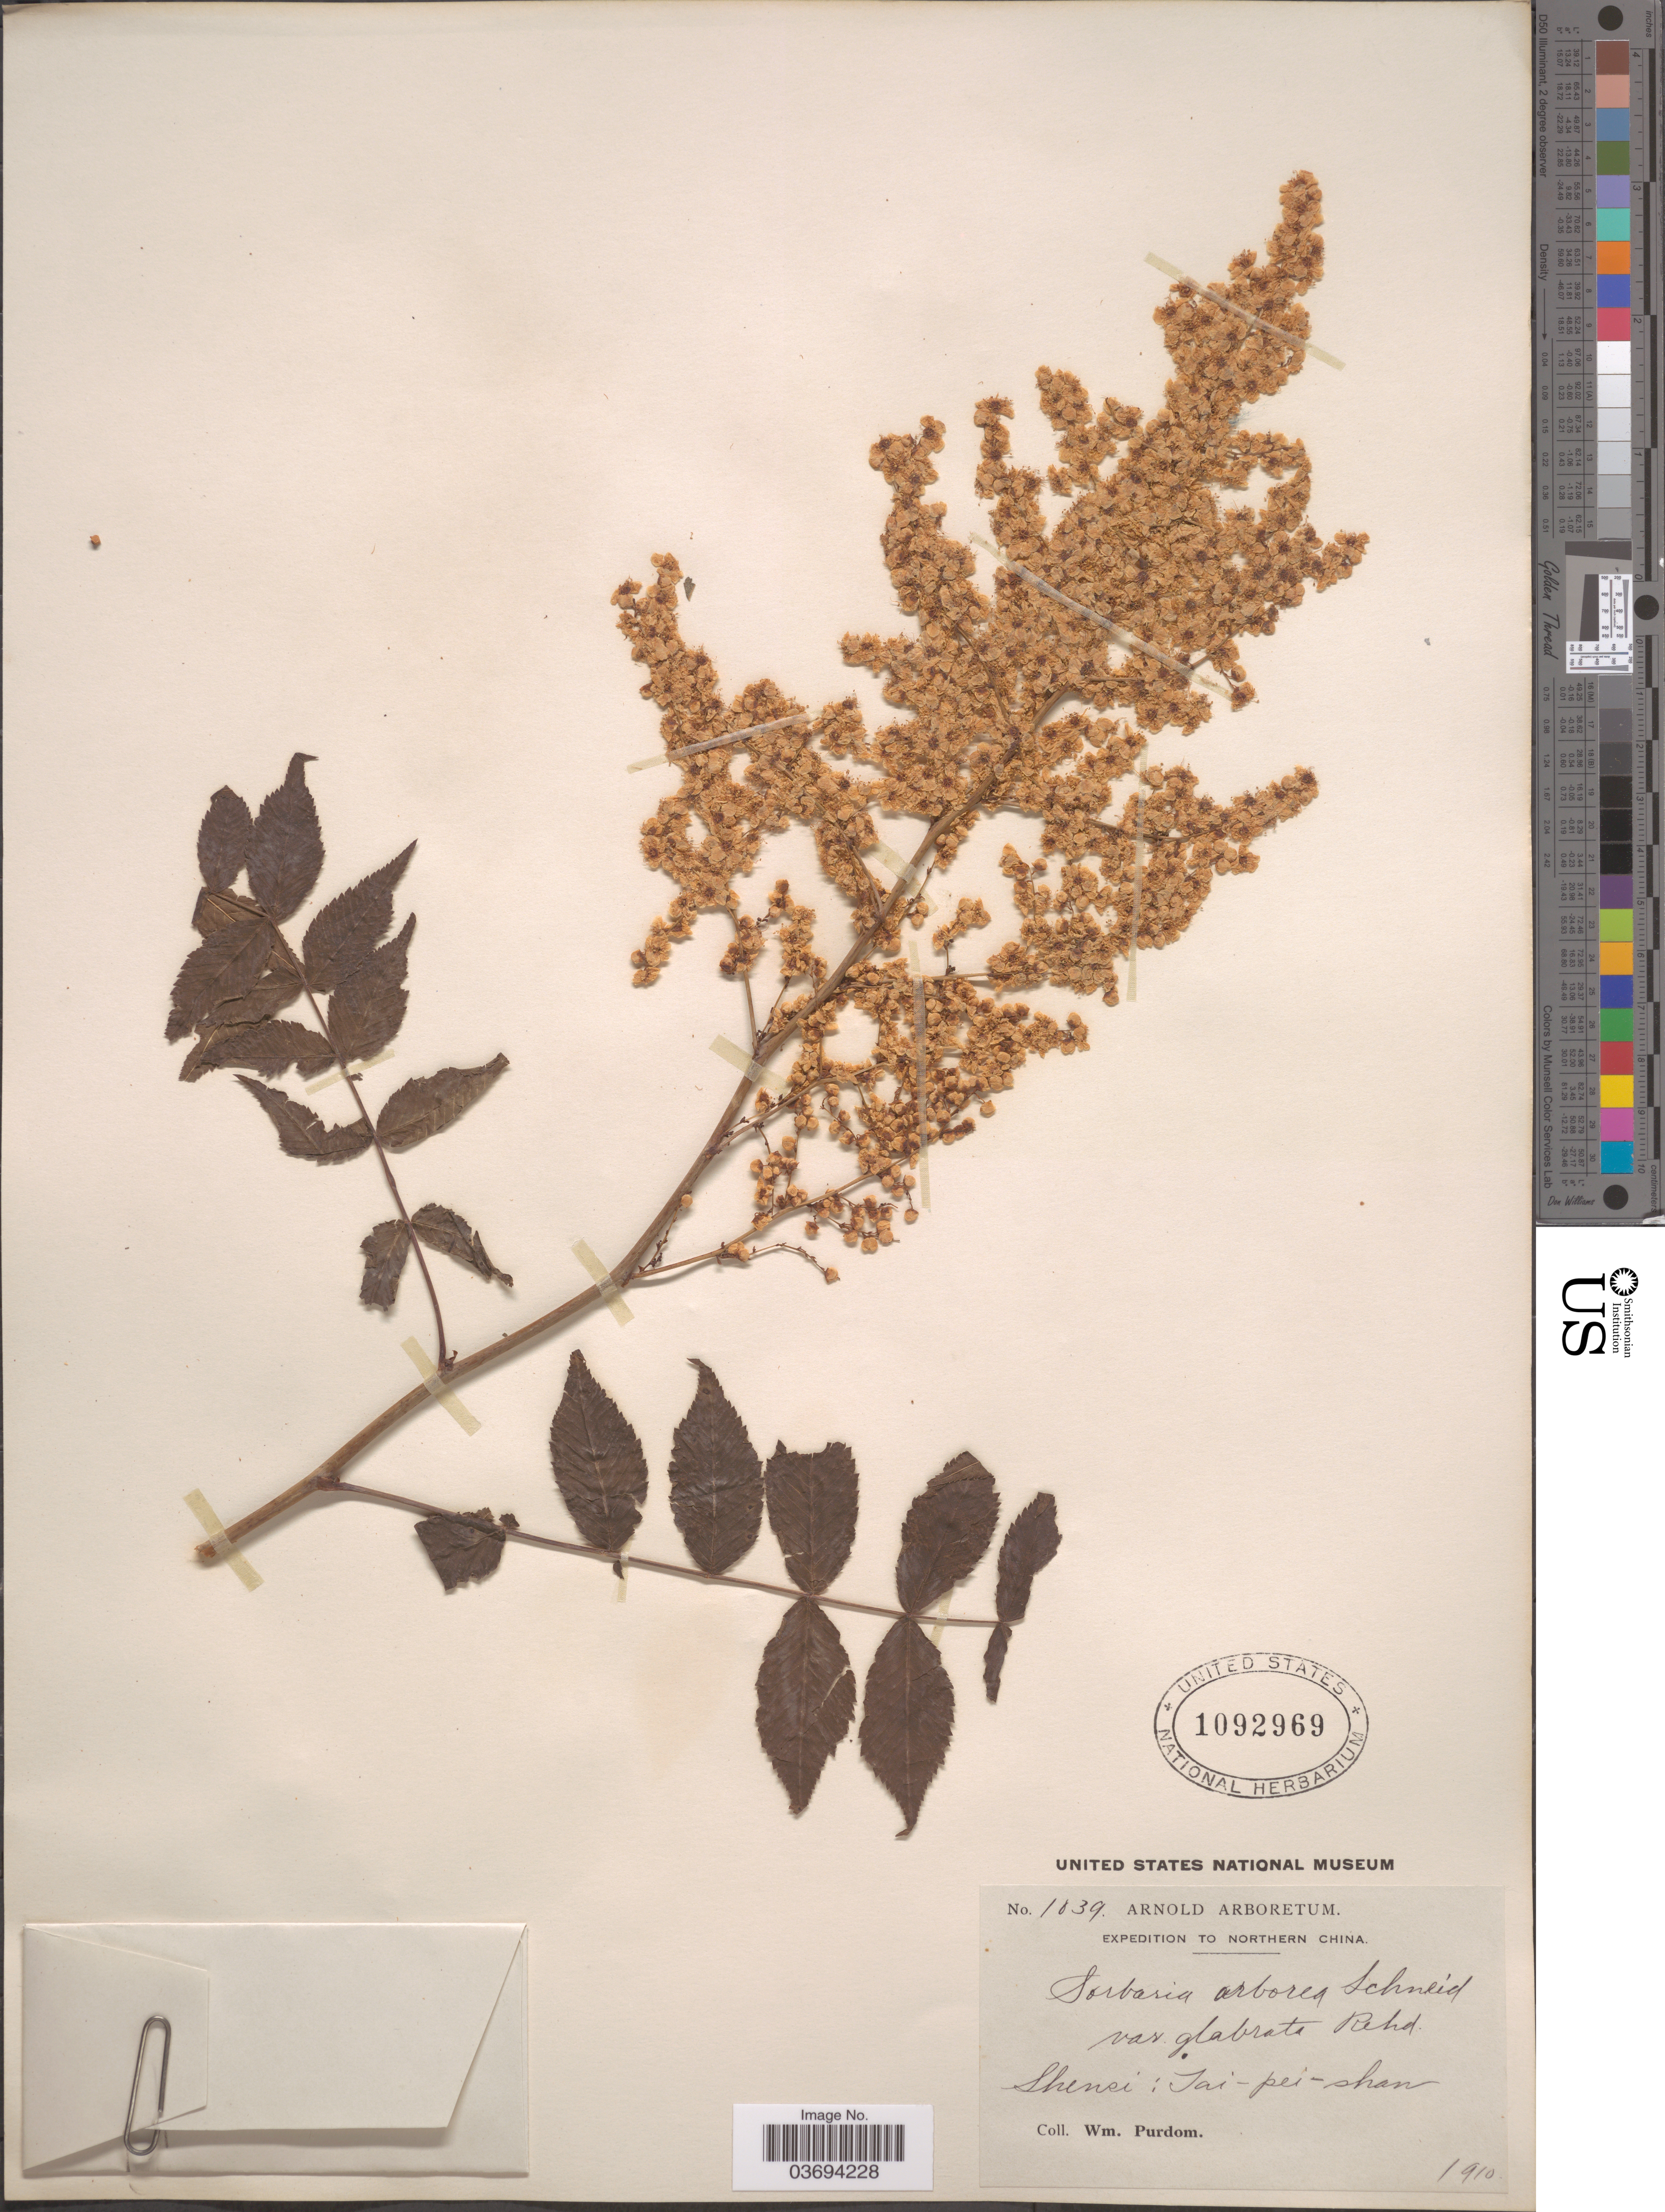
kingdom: Plantae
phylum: Tracheophyta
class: Magnoliopsida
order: Rosales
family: Rosaceae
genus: Sorbaria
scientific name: Sorbaria arborea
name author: C.K. Schneid.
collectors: W. Purdom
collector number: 1039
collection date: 1910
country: China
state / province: Shaanxi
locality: Northern China. Shensi: Tai-Pei-Shan.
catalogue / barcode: US 1092969